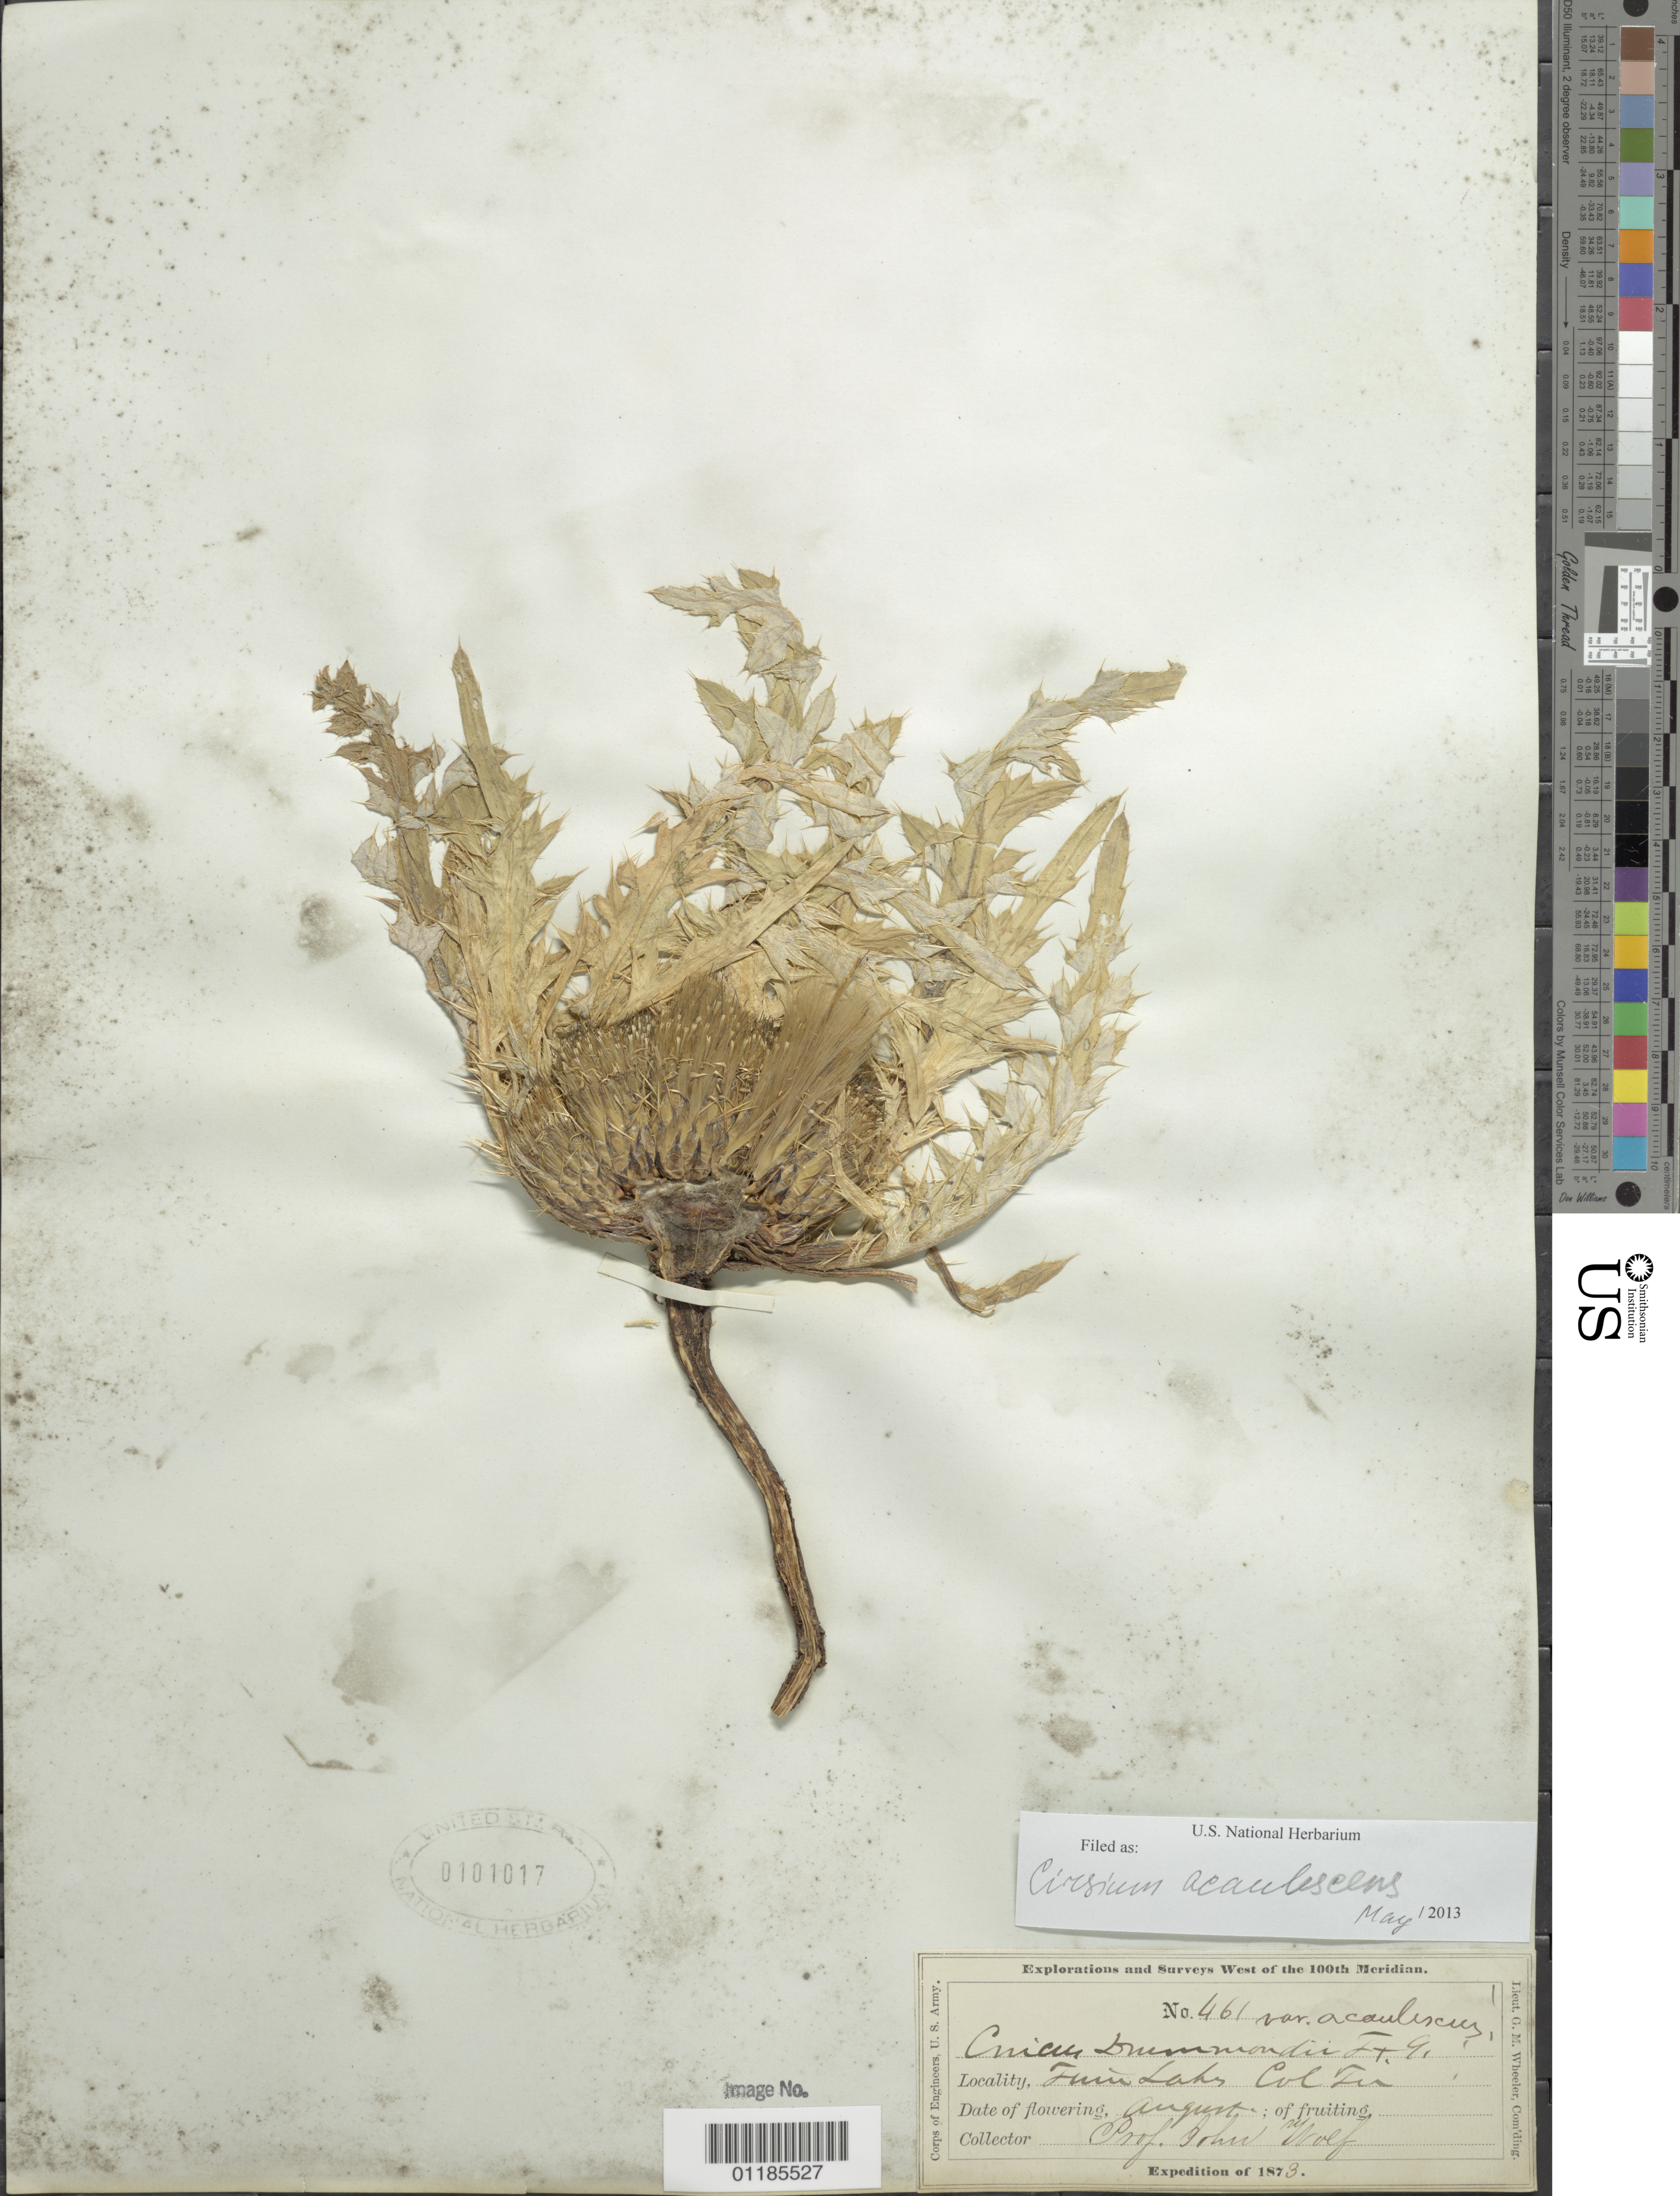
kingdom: Plantae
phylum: Tracheophyta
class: Magnoliopsida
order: Asterales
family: Asteraceae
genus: Cirsium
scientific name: Cirsium scariosum var. americanum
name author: (A. Gray) D.J. Keil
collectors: J. Wolf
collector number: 461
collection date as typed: Aug 1873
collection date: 1873-08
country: United States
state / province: Colorado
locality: Twin lakes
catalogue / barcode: US 101017